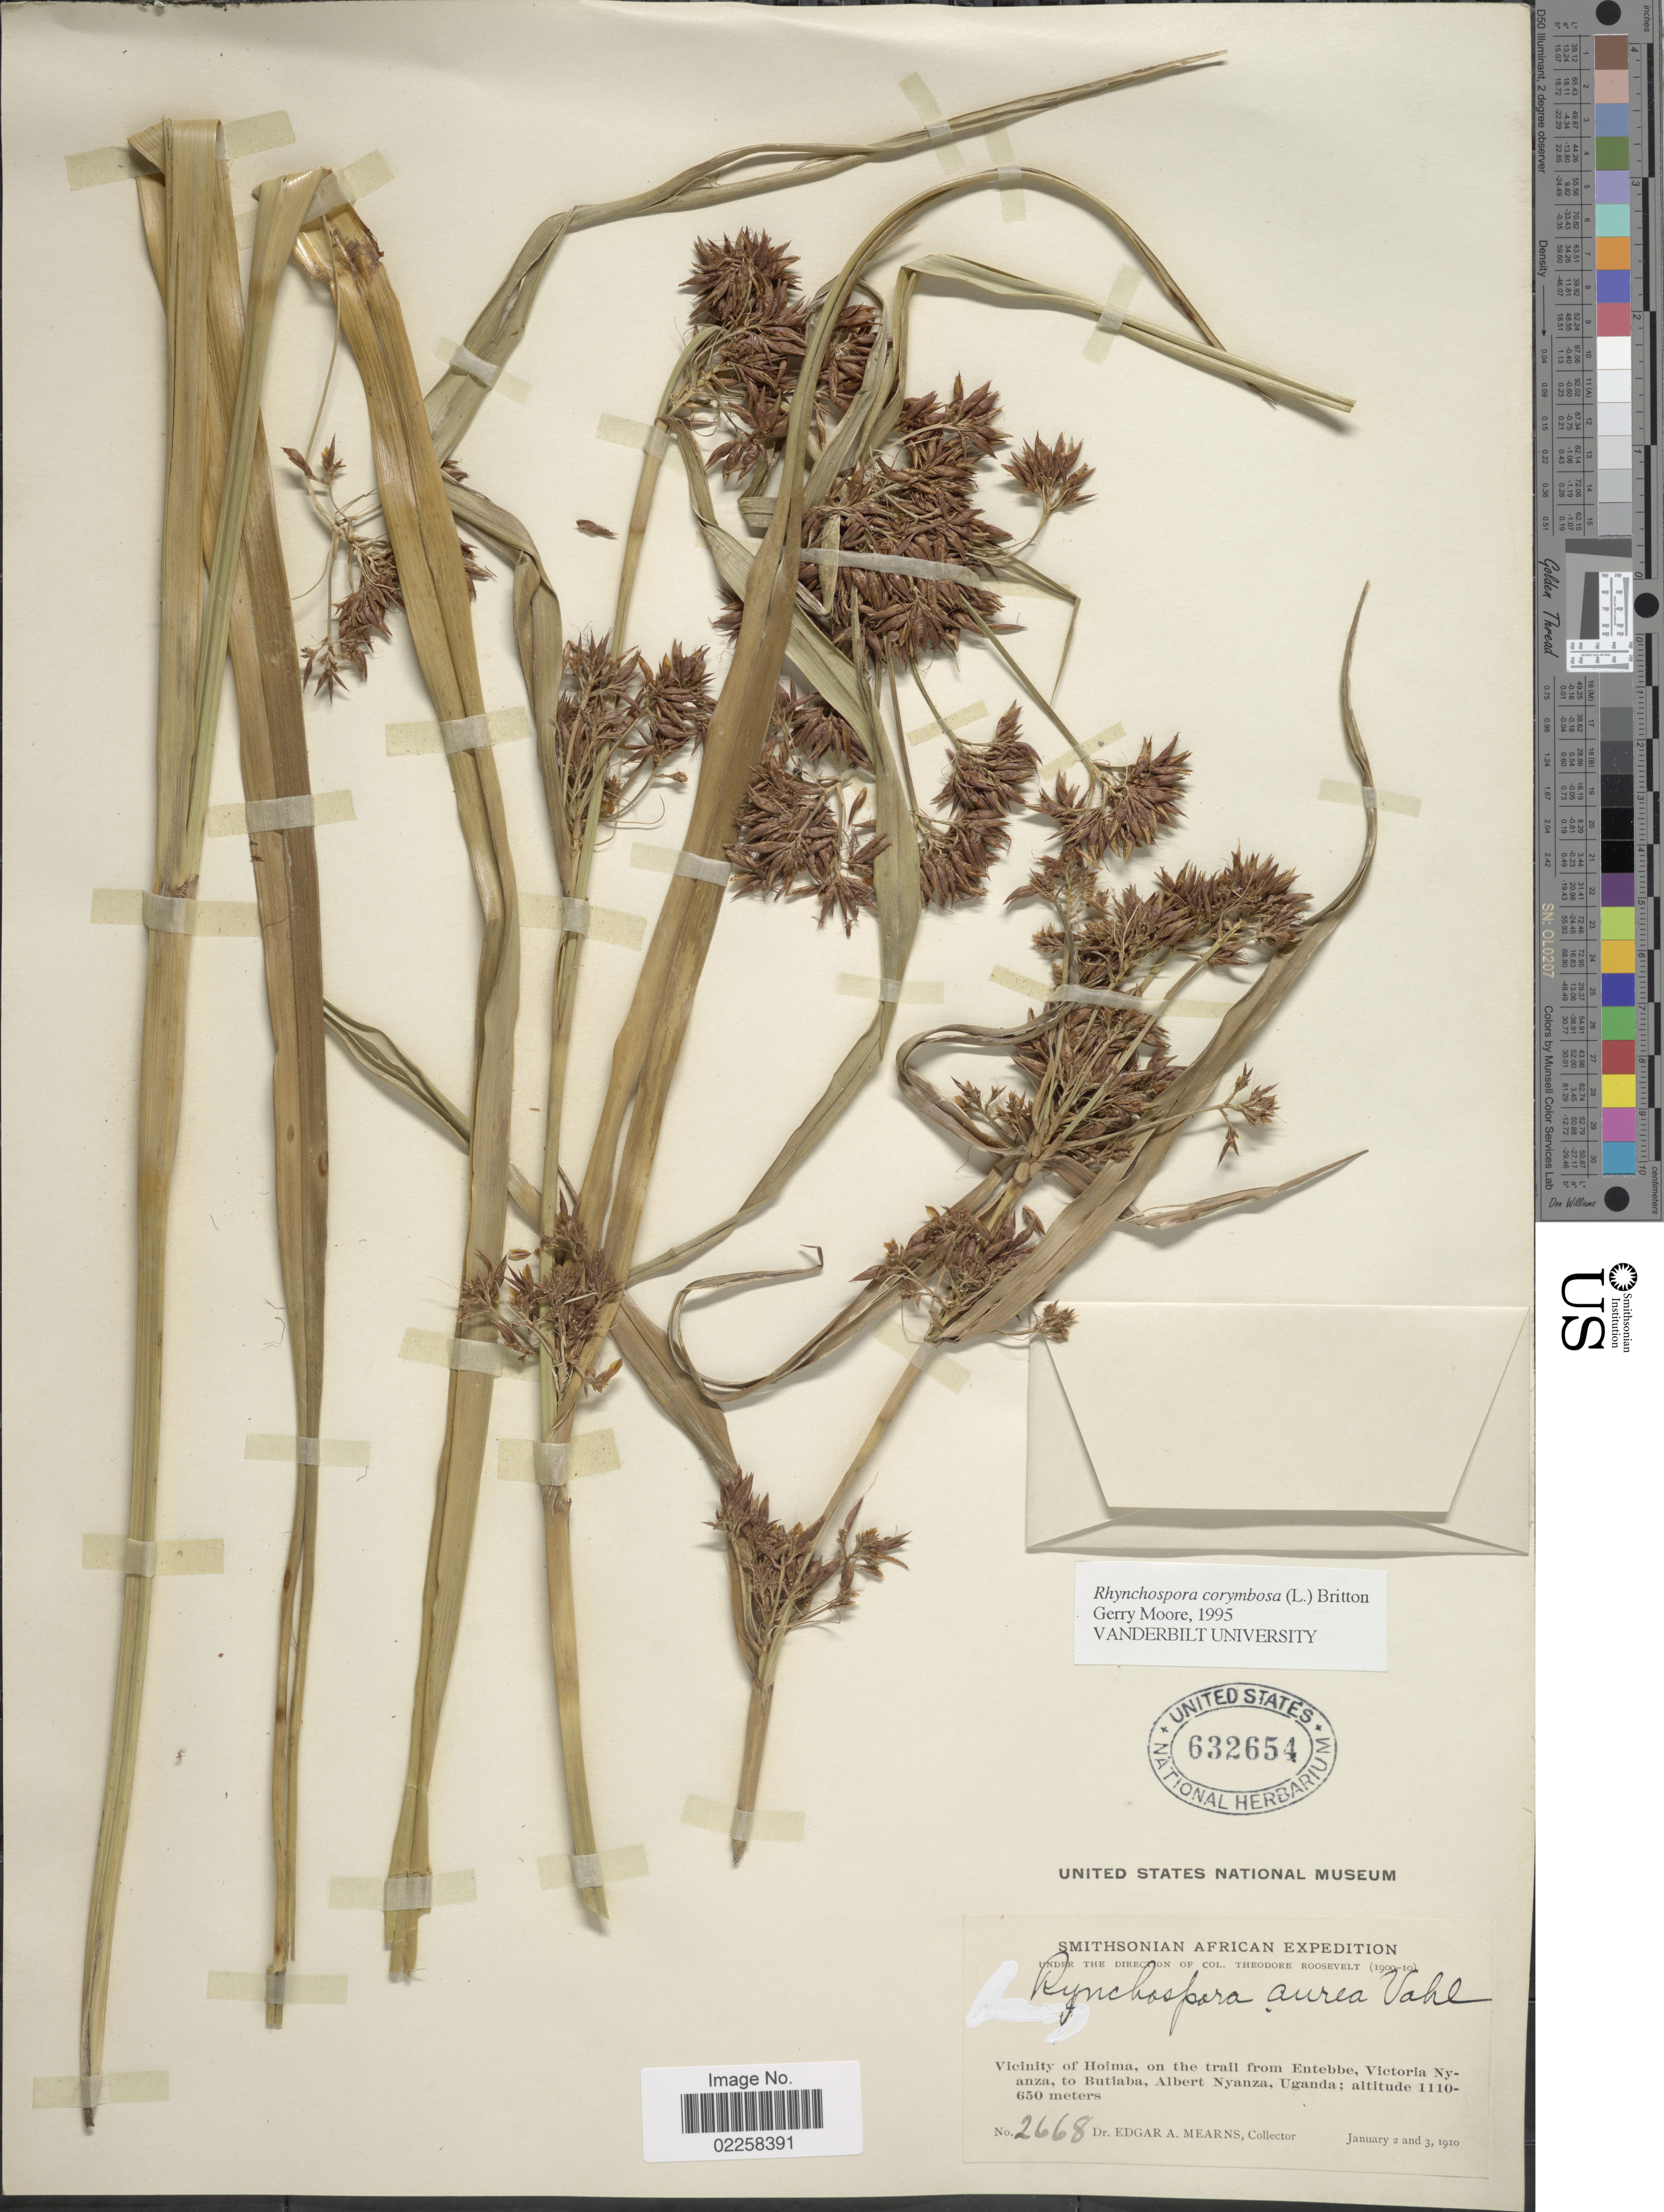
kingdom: Plantae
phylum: Tracheophyta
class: Liliopsida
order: Poales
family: Cyperaceae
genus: Rhynchospora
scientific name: Rhynchospora corymbosa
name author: (L.) Britton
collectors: E. A. Mearns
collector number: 2668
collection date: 1910-01-02/1910-01-03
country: Uganda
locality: Vicinity of Hoima, on the trail from Entebbe, Victoria Nyanza, to Butiaba, Albert Nyanza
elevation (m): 650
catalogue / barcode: US 632654